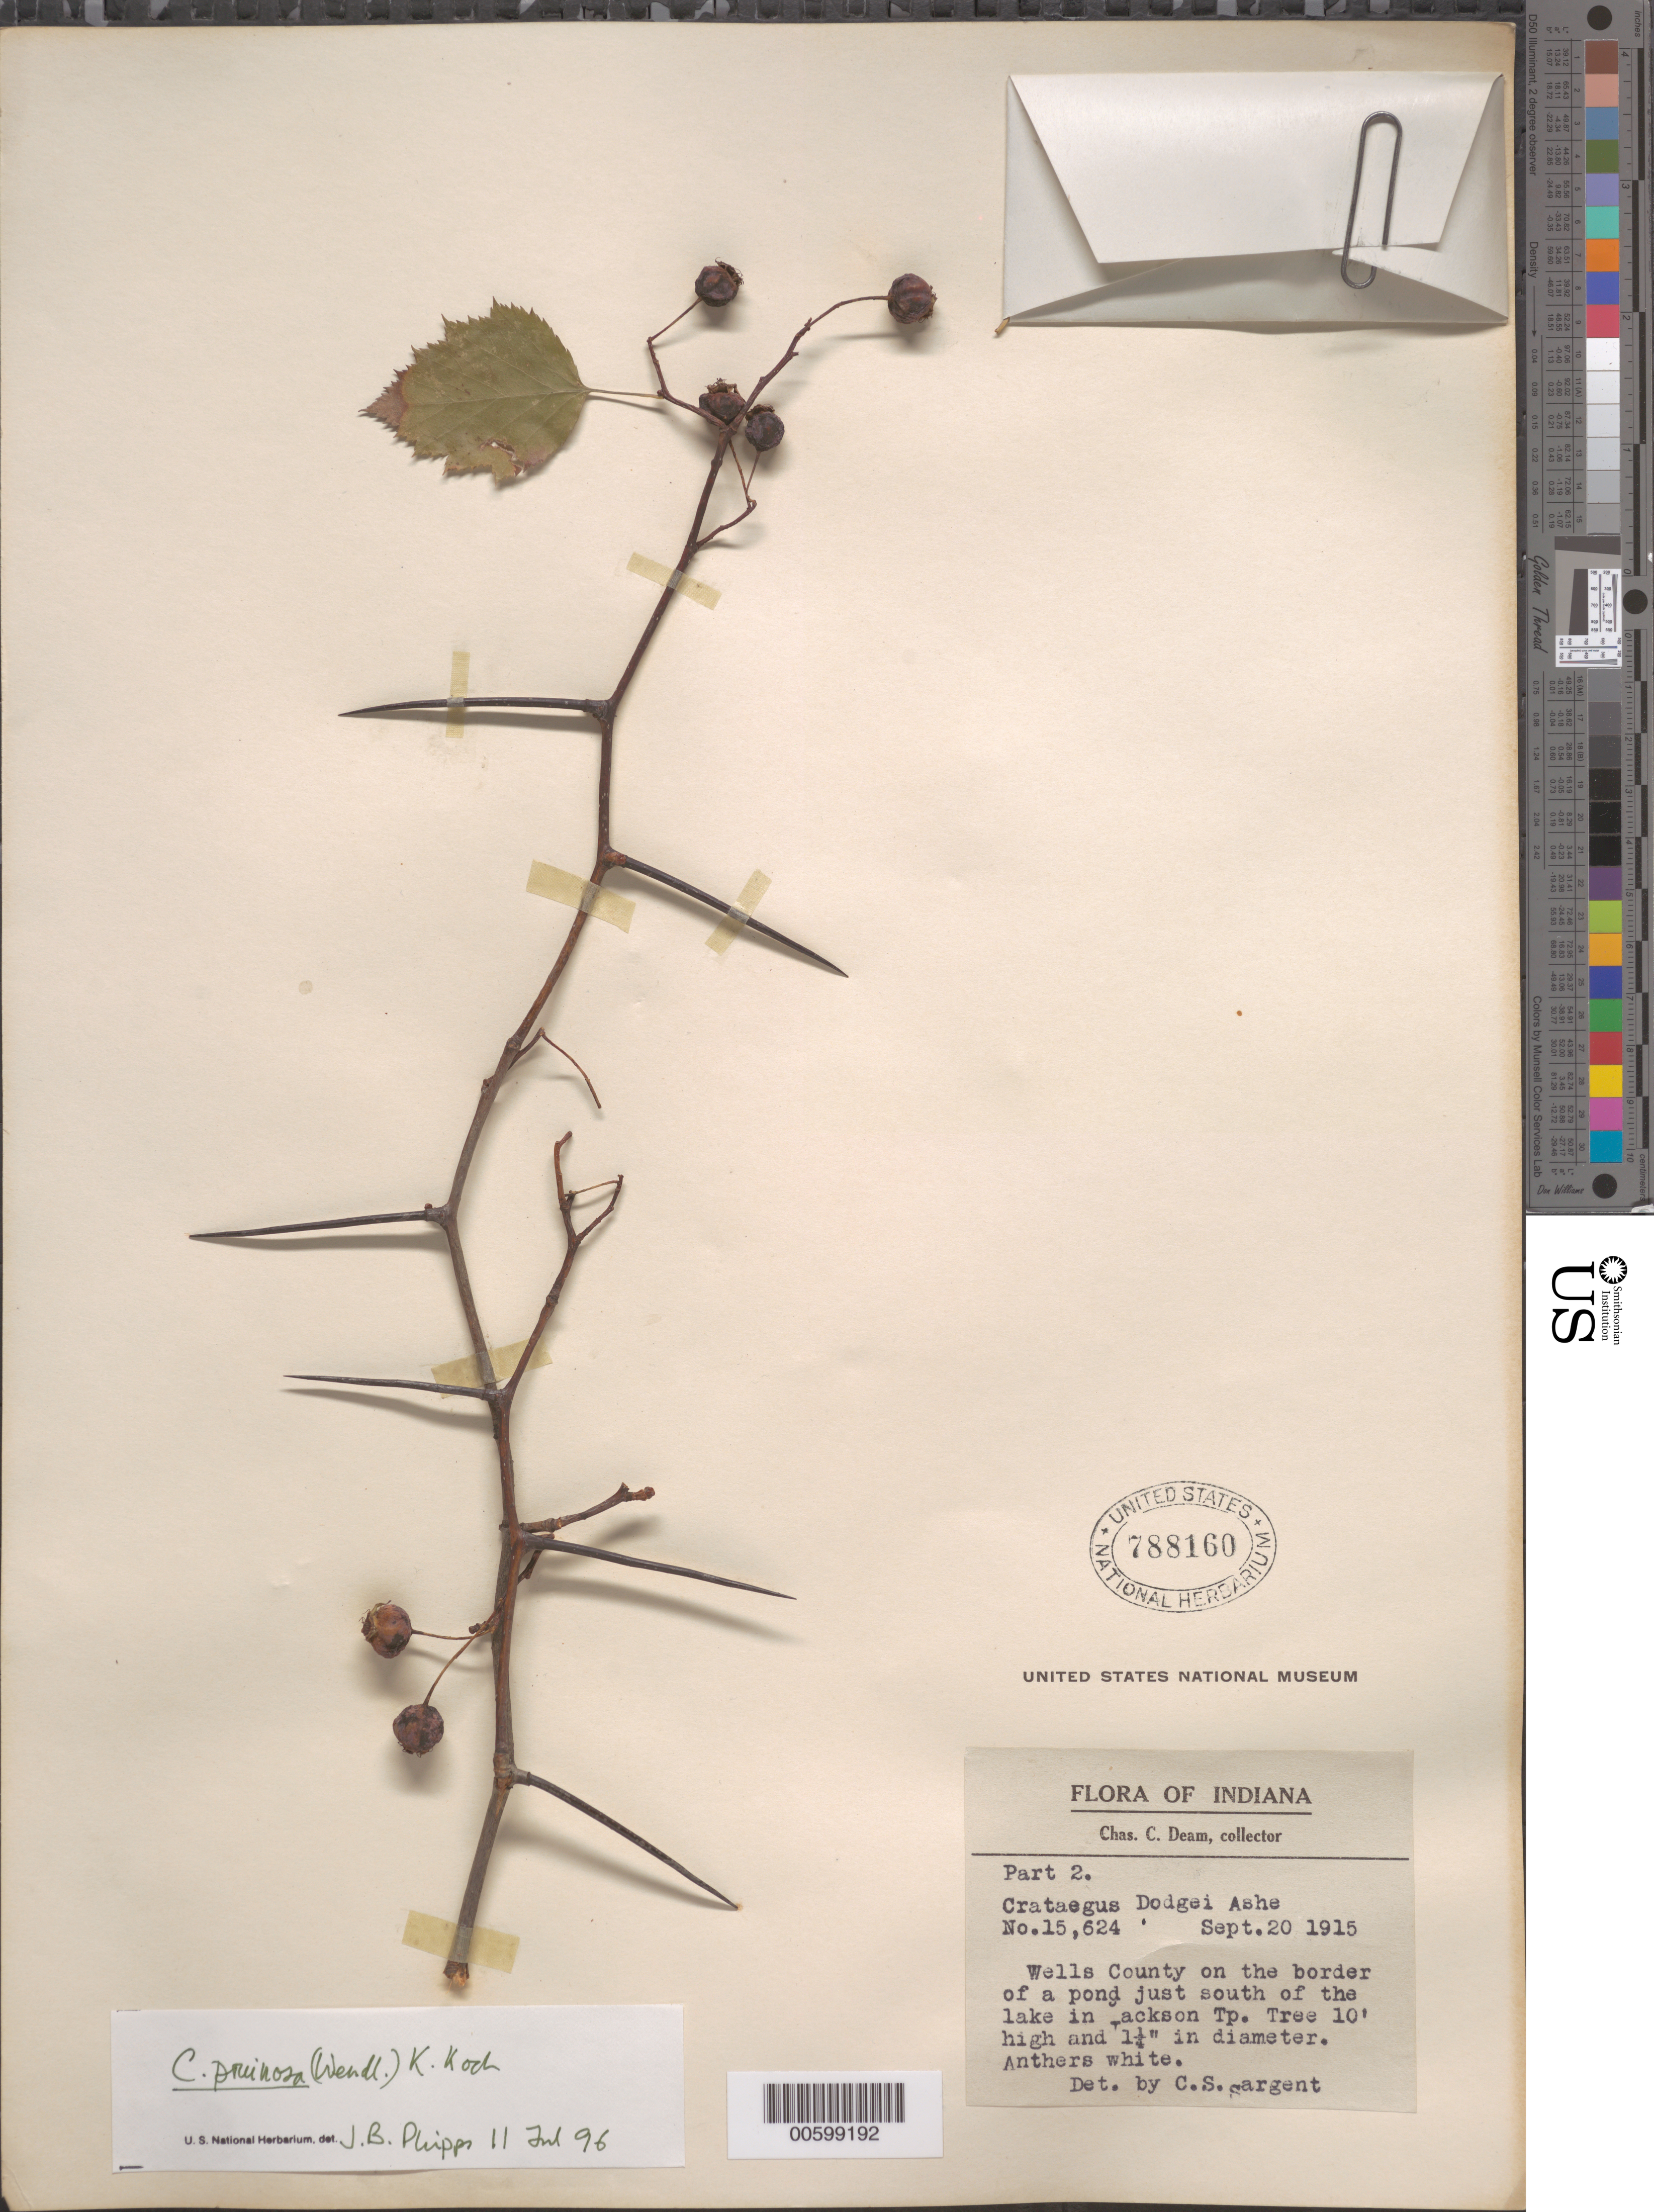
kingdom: Plantae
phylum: Tracheophyta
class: Magnoliopsida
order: Rosales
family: Rosaceae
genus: Crataegus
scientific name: Crataegus pruinosa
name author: (H.L. Wendl.) K. Koch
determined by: Phipps, James B., (UWO), University of Western Ontario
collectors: C. C. Deam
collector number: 15624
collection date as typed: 20 Sep 1915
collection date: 1915-09-20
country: United States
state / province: Indiana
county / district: Wells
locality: Just S of the lake in Jackson Tp.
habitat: border of a pond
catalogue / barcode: US 788160